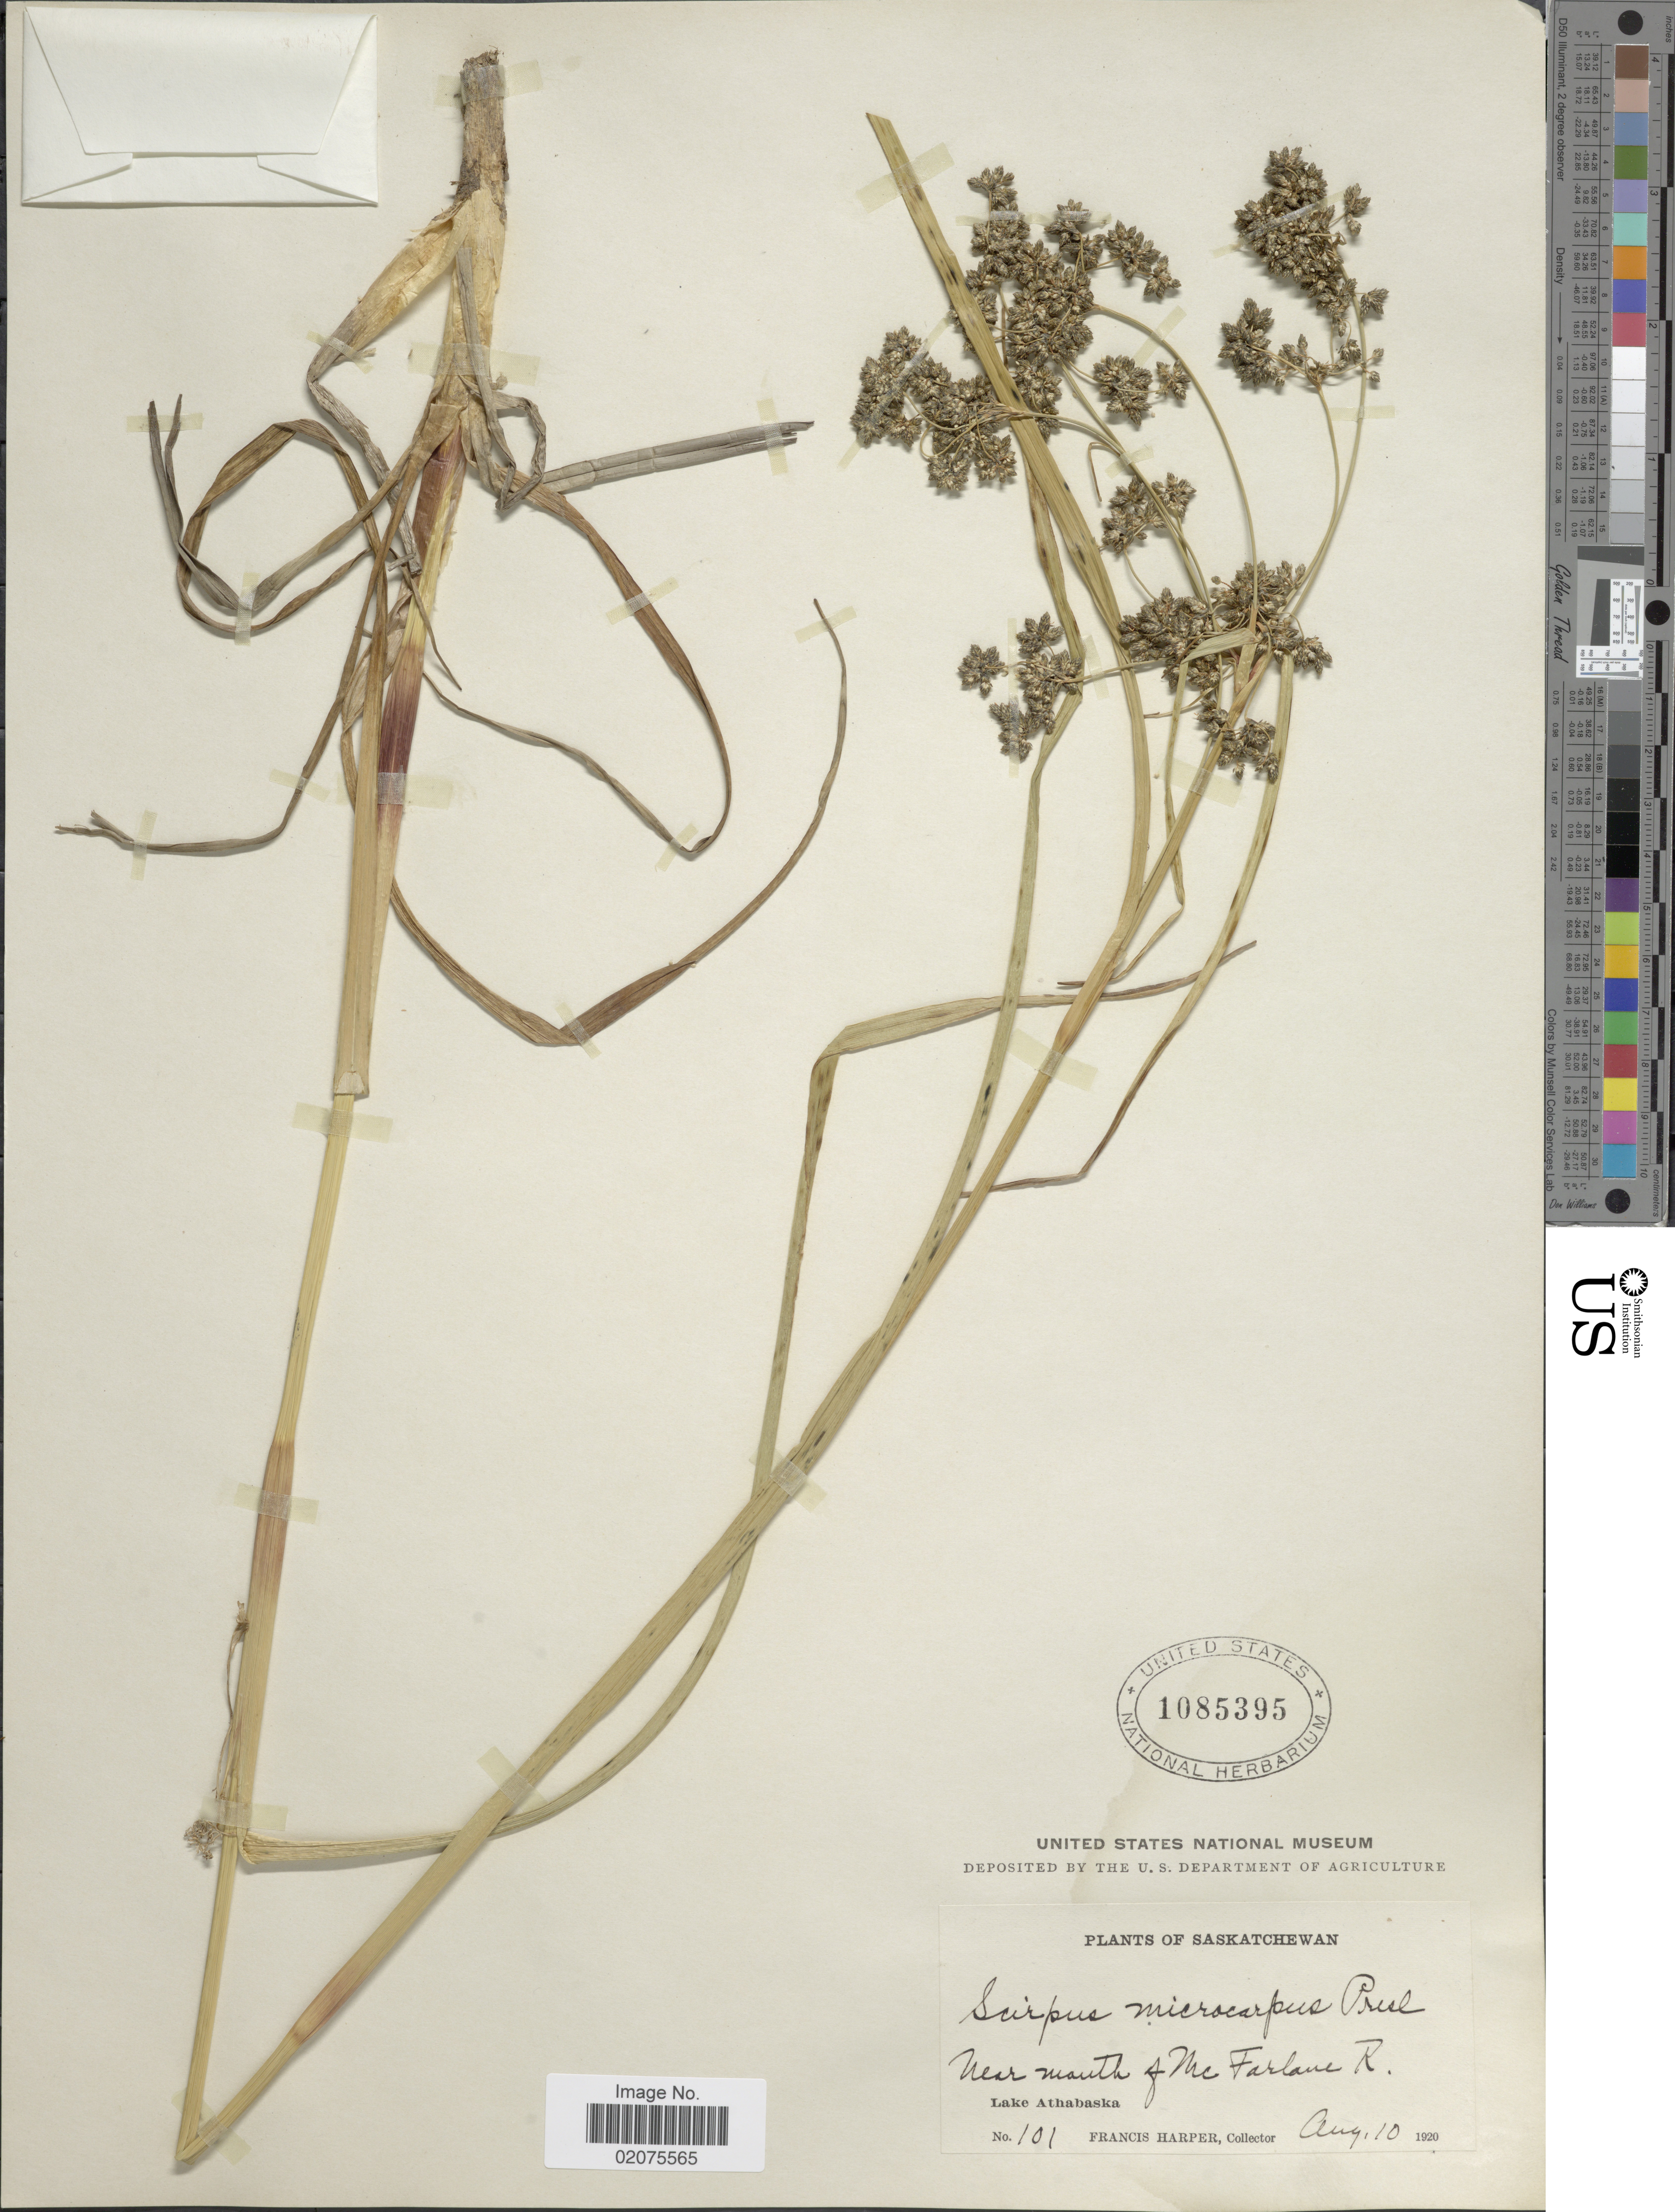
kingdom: Plantae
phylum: Tracheophyta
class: Liliopsida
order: Poales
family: Cyperaceae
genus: Scirpus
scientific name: Scirpus microcarpus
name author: J. Presl & C. Presl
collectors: F. Harper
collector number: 101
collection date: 1920-08-10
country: Canada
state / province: Saskatchewan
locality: Near mouth of Mc Farlane R. Lake Athabaska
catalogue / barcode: US 1085395